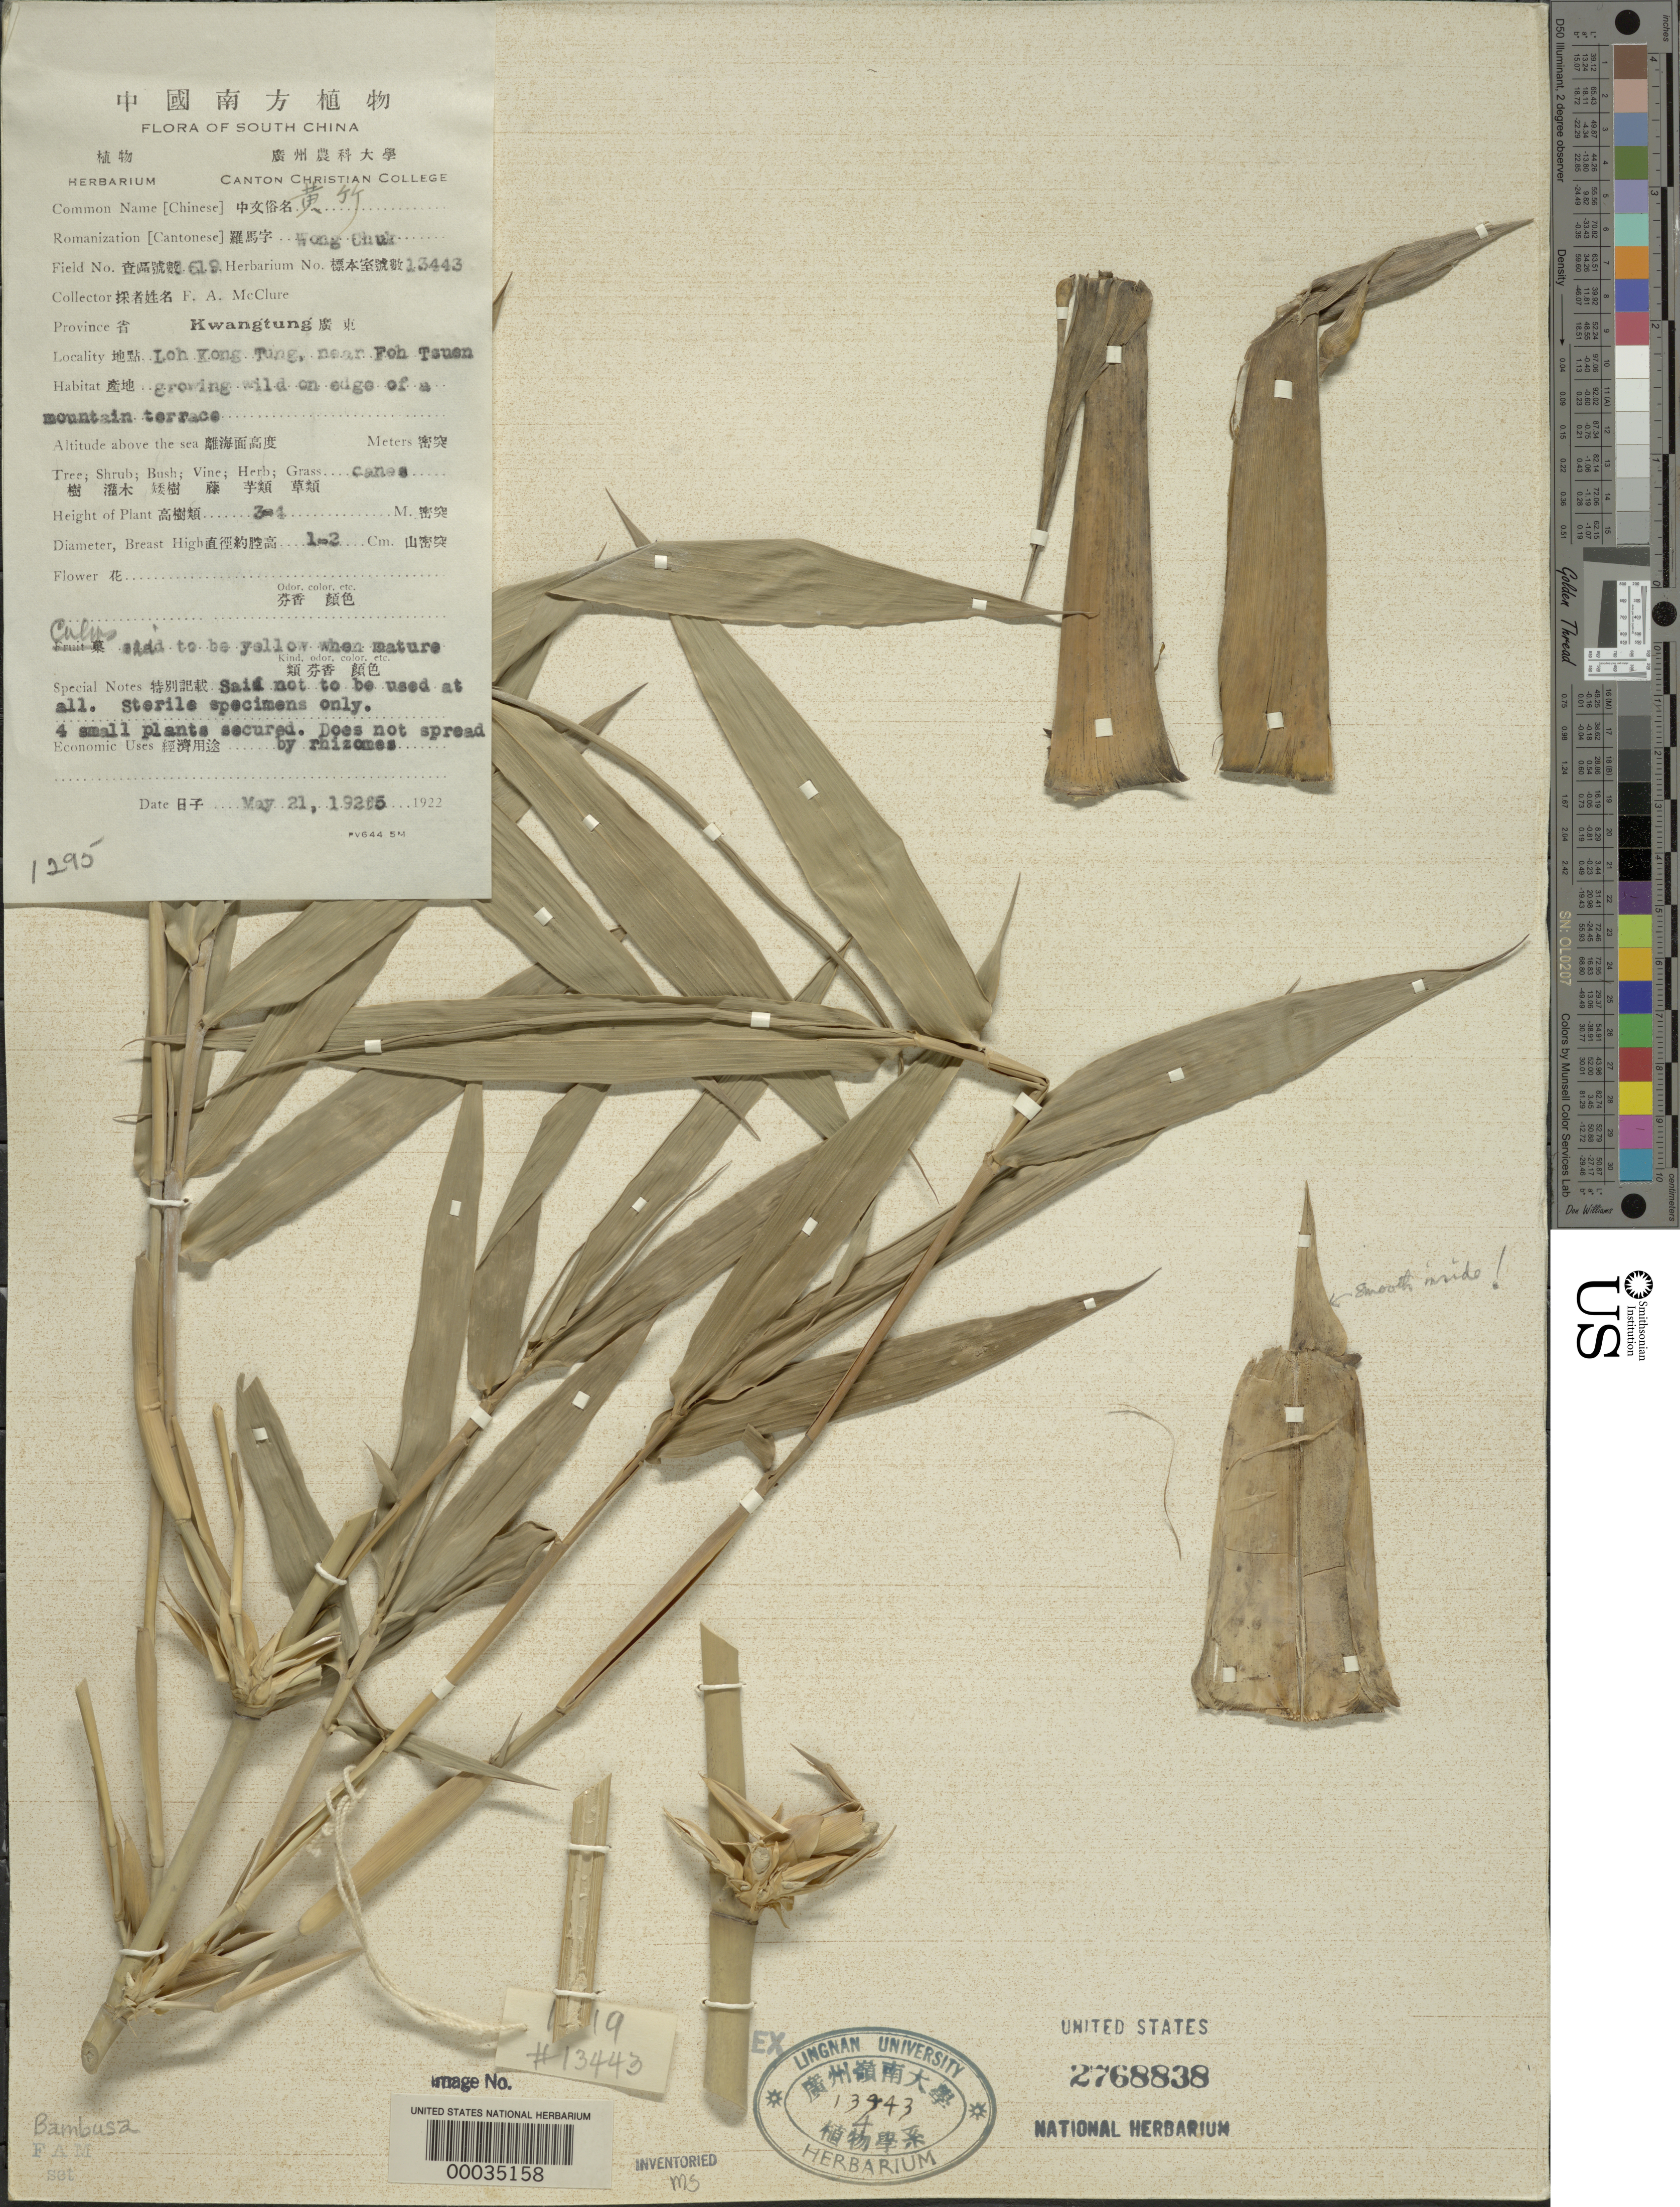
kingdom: Plantae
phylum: Tracheophyta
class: Liliopsida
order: Poales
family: Poaceae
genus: Bambusa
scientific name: Bambusa sp.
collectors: F. A. McClure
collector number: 1619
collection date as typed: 21 May 1925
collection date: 1925-05-21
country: China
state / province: Guangdong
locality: Loh kong tung, foh tsuen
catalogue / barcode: US 2768838